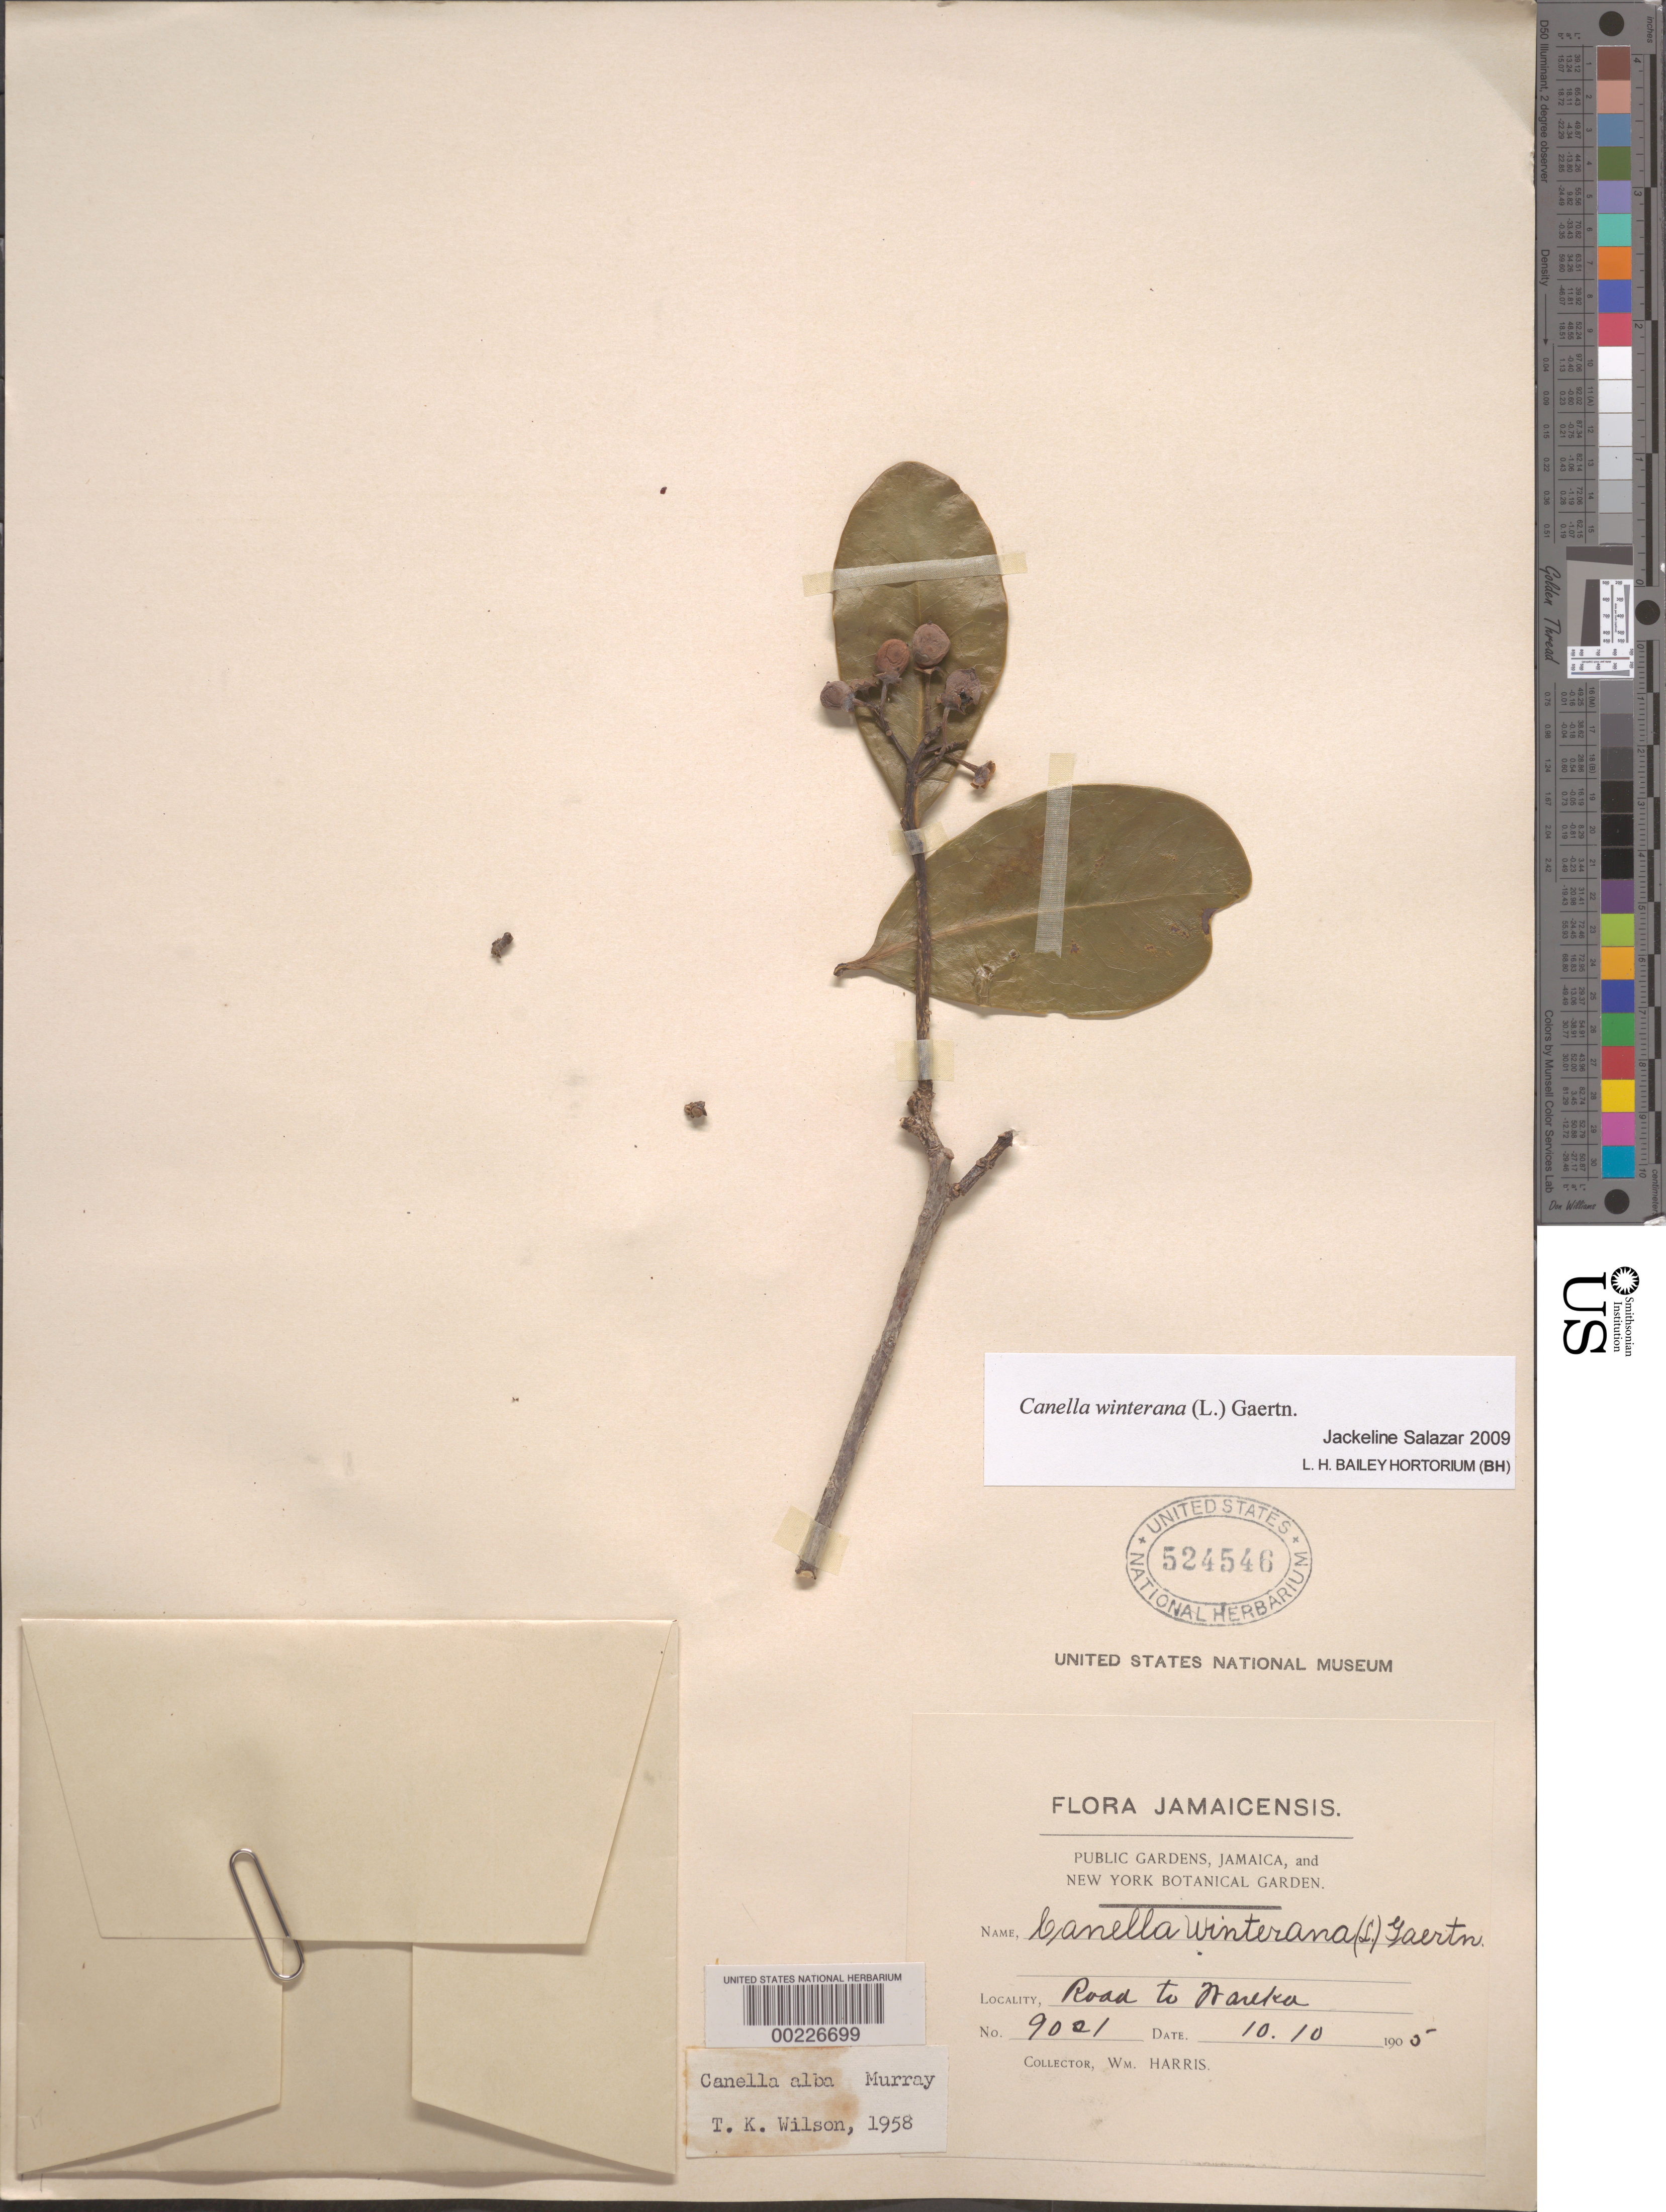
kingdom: Plantae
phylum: Tracheophyta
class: Magnoliopsida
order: Canellales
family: Canellaceae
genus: Canella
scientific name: Canella winterana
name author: (L.) Gaertn.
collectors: W. H. Harris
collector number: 9021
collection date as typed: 10 Oct 1905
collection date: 1905-10-10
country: Jamaica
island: Greater Antilles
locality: Road to wareka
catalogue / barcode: US 524546